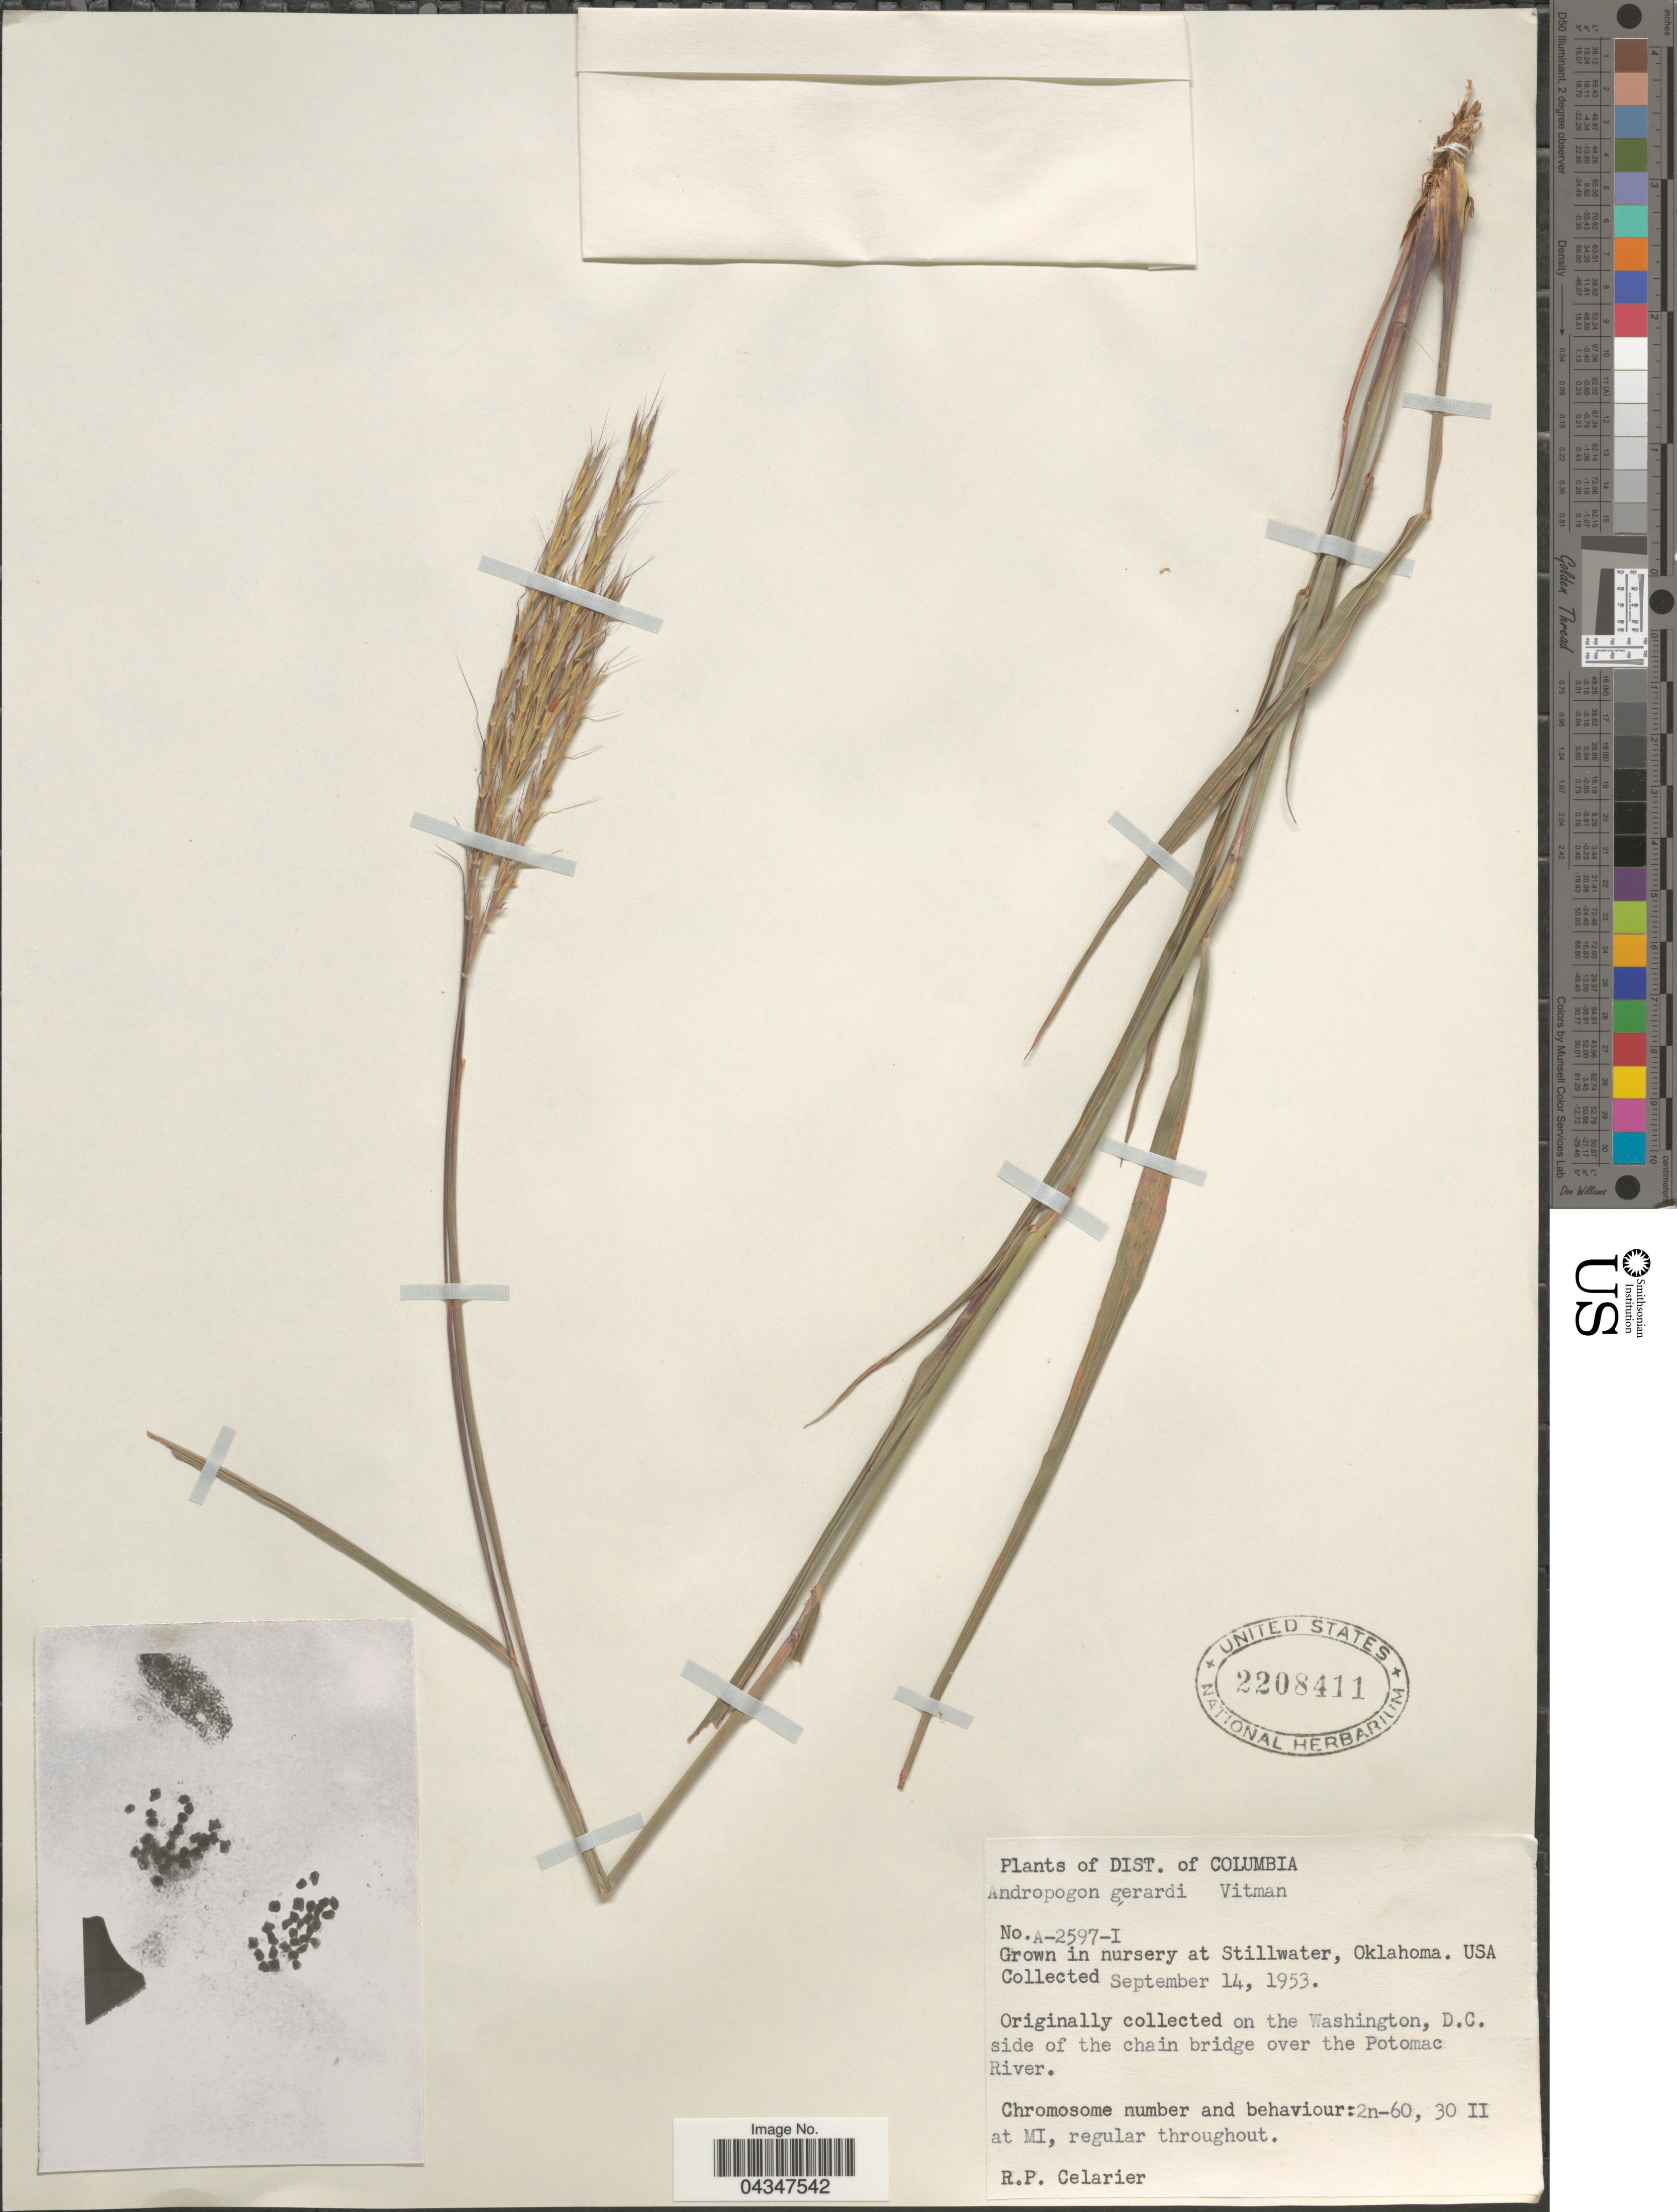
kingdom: Plantae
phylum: Tracheophyta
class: Liliopsida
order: Poales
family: Poaceae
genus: Andropogon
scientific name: Andropogon gerardii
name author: Vitman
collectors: R. Celarier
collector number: A-2597-I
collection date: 1953-09-14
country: United States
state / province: Oklahoma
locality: In nursery at Stillwater.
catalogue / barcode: US 2208411